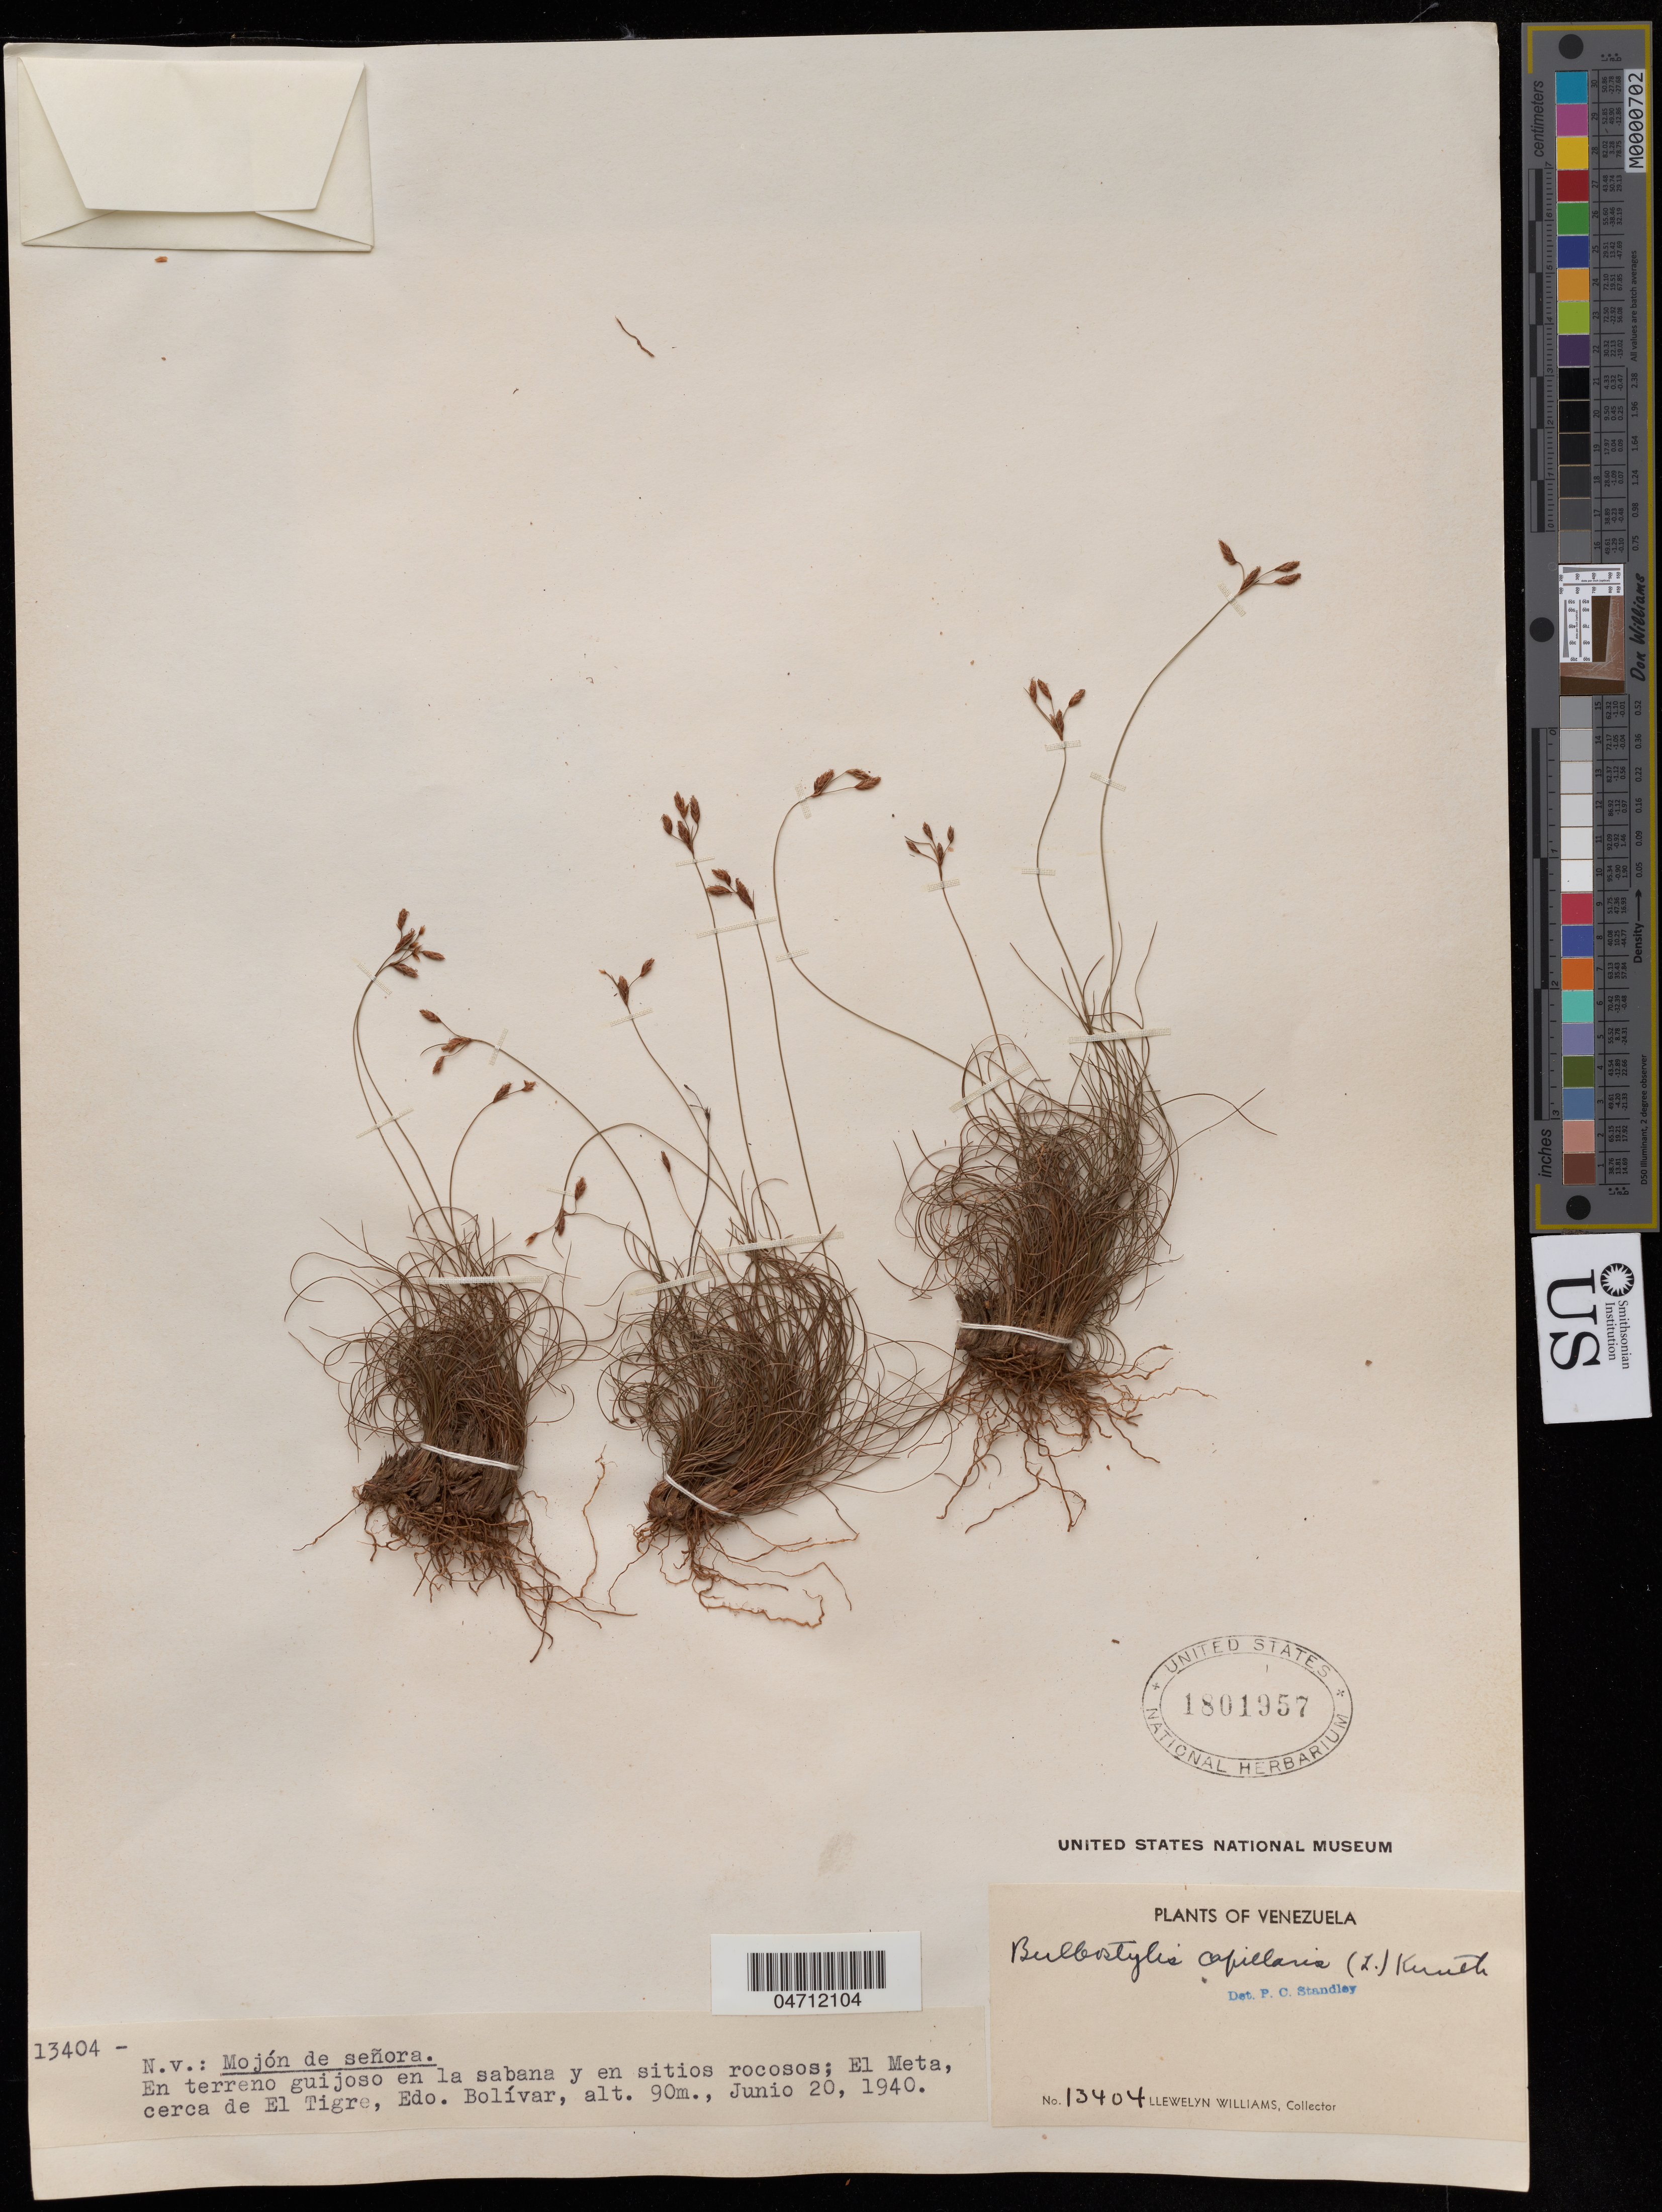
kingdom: Plantae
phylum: Tracheophyta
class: Liliopsida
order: Poales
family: Cyperaceae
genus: Bulbostylis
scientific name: Bulbostylis capillaris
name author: (L.) Kunth ex C.B. Clarke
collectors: Ll. Williams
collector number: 13404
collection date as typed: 20 Jun 1940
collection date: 1940-06-20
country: Venezuela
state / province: Bolivar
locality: El Meta, cerca de el Tigre.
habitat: en terreno guijoso en la sabana y en sitios rocosos.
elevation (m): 90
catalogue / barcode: US 1801957